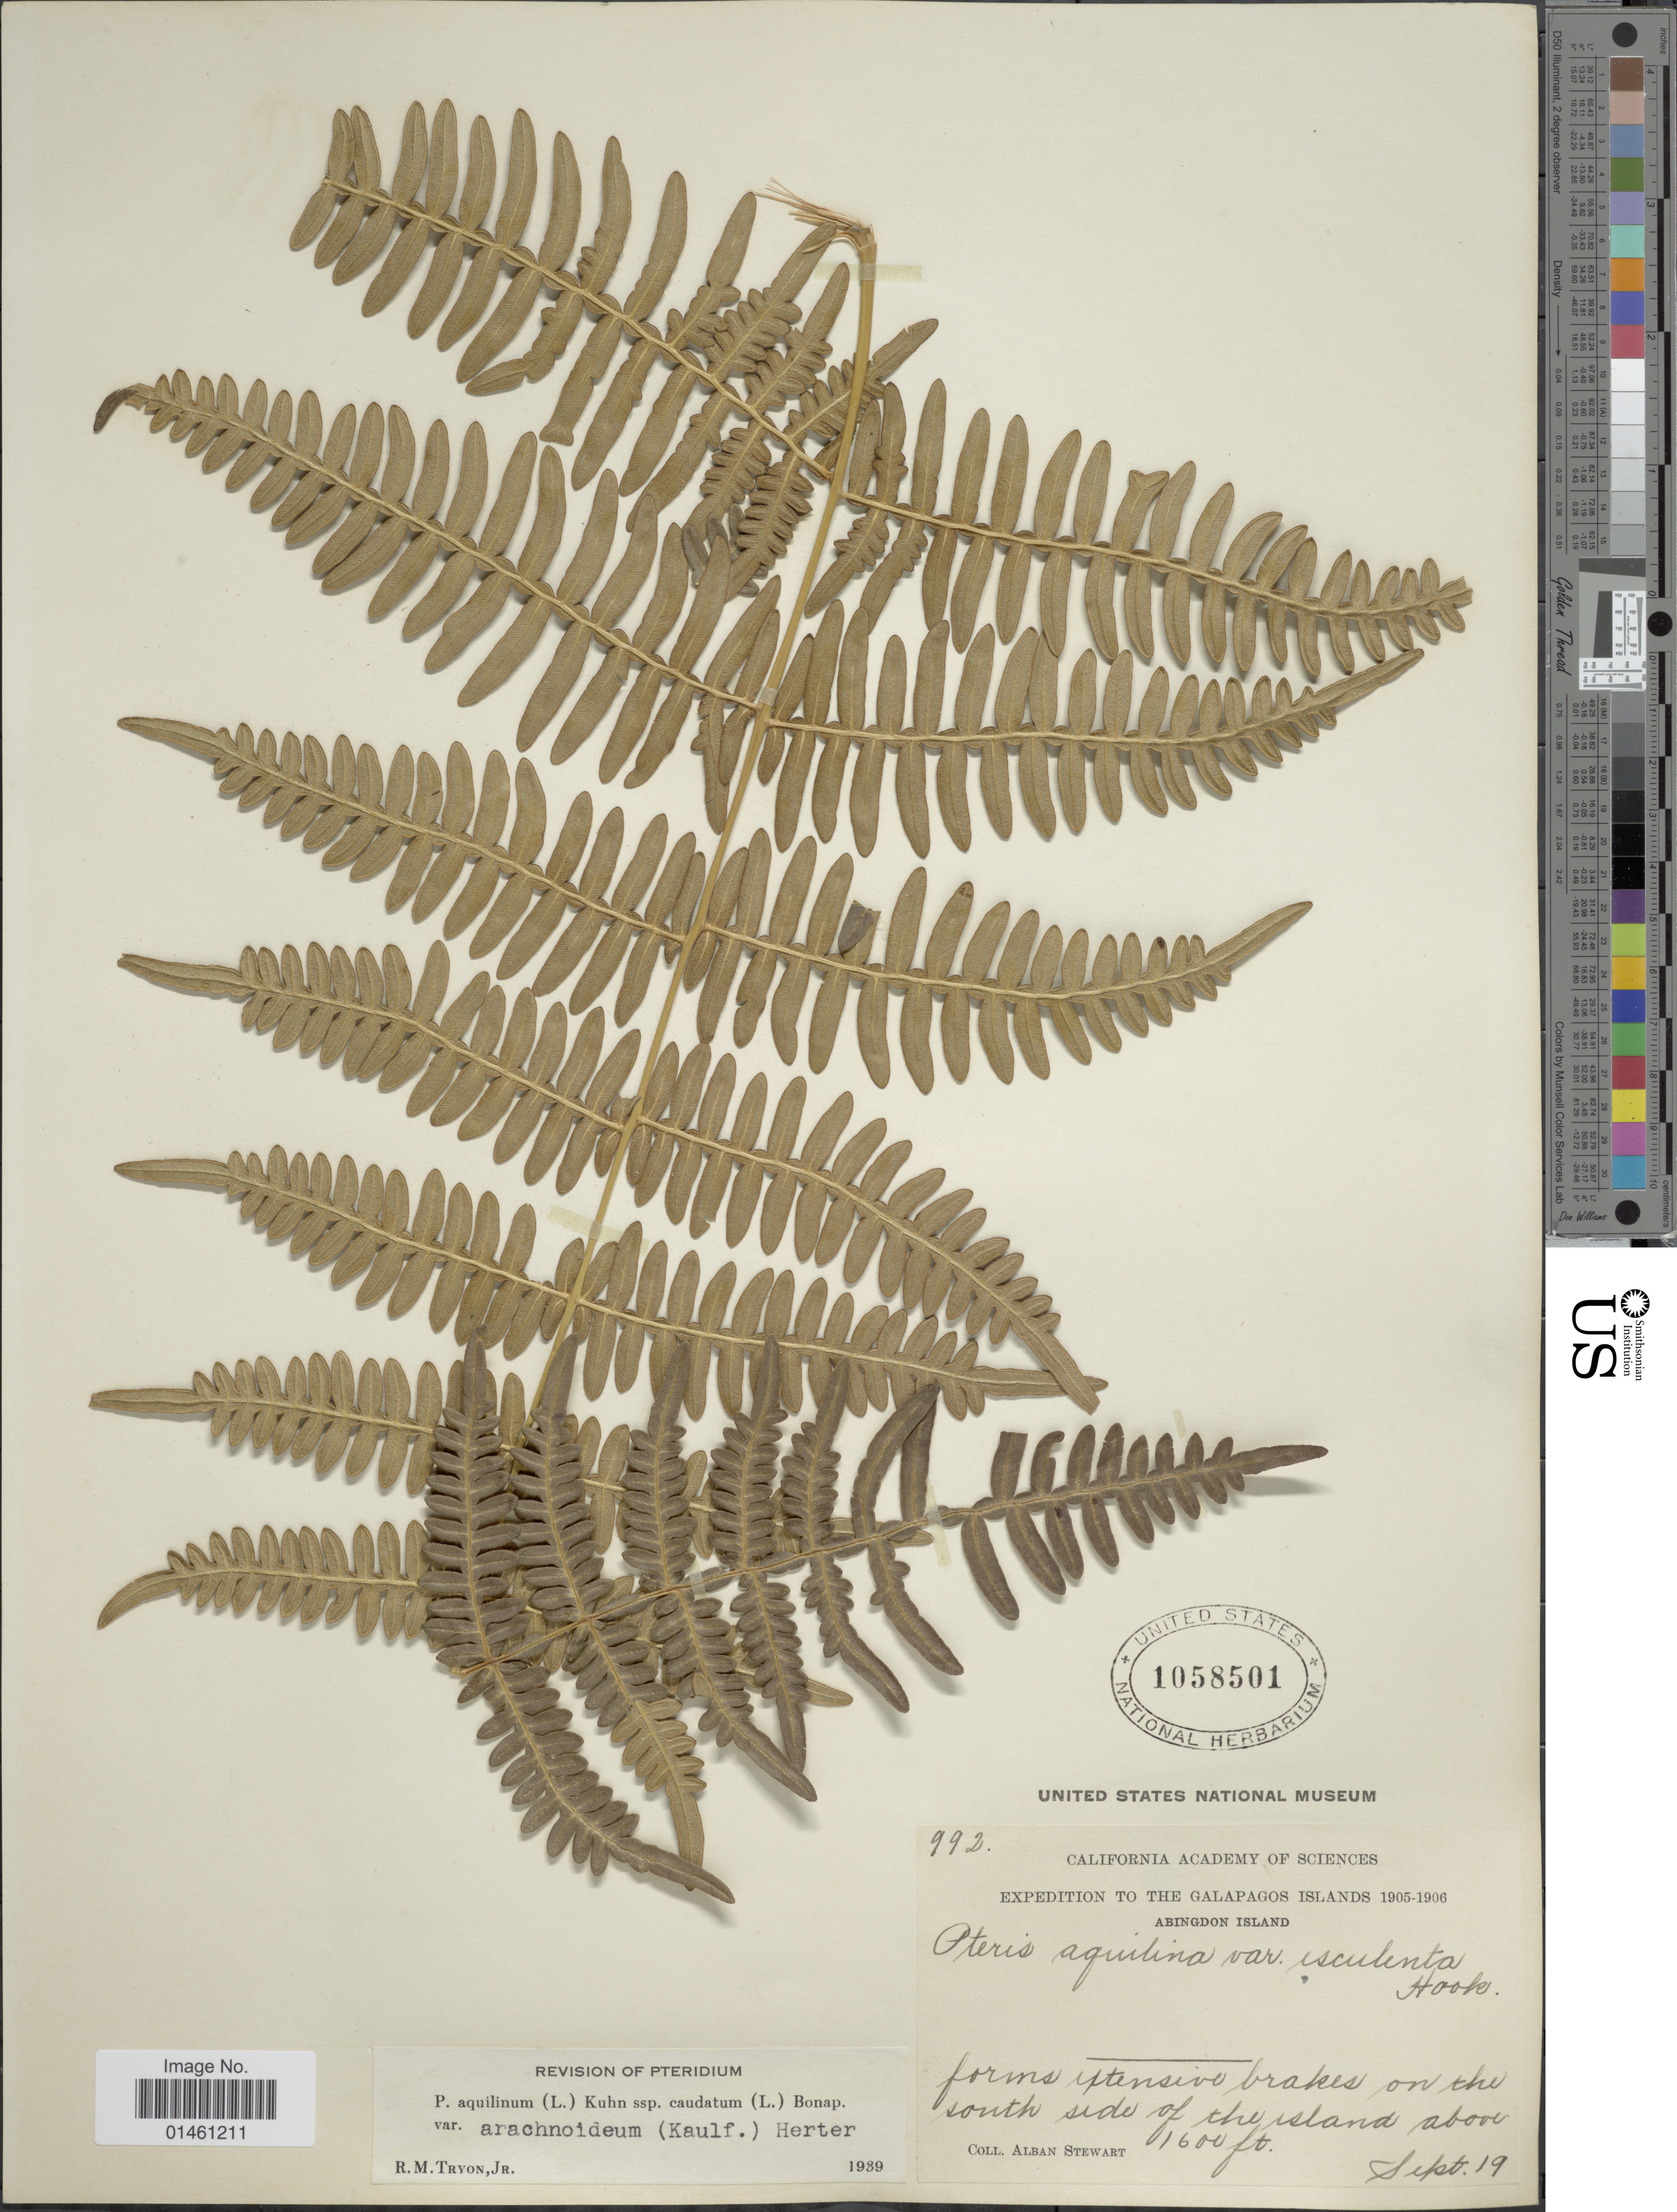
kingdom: Plantae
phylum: Tracheophyta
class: Polypodiopsida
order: Polypodiales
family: Dennstaedtiaceae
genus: Pteridium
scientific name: Pteridium aquilinum var. arachnoideum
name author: (Kaulf.) Herter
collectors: A. Stewart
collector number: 992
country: Ecuador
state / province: Colón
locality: Galapagos Islands, Abingdon Island, south side of the island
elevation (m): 488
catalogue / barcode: US 1058501